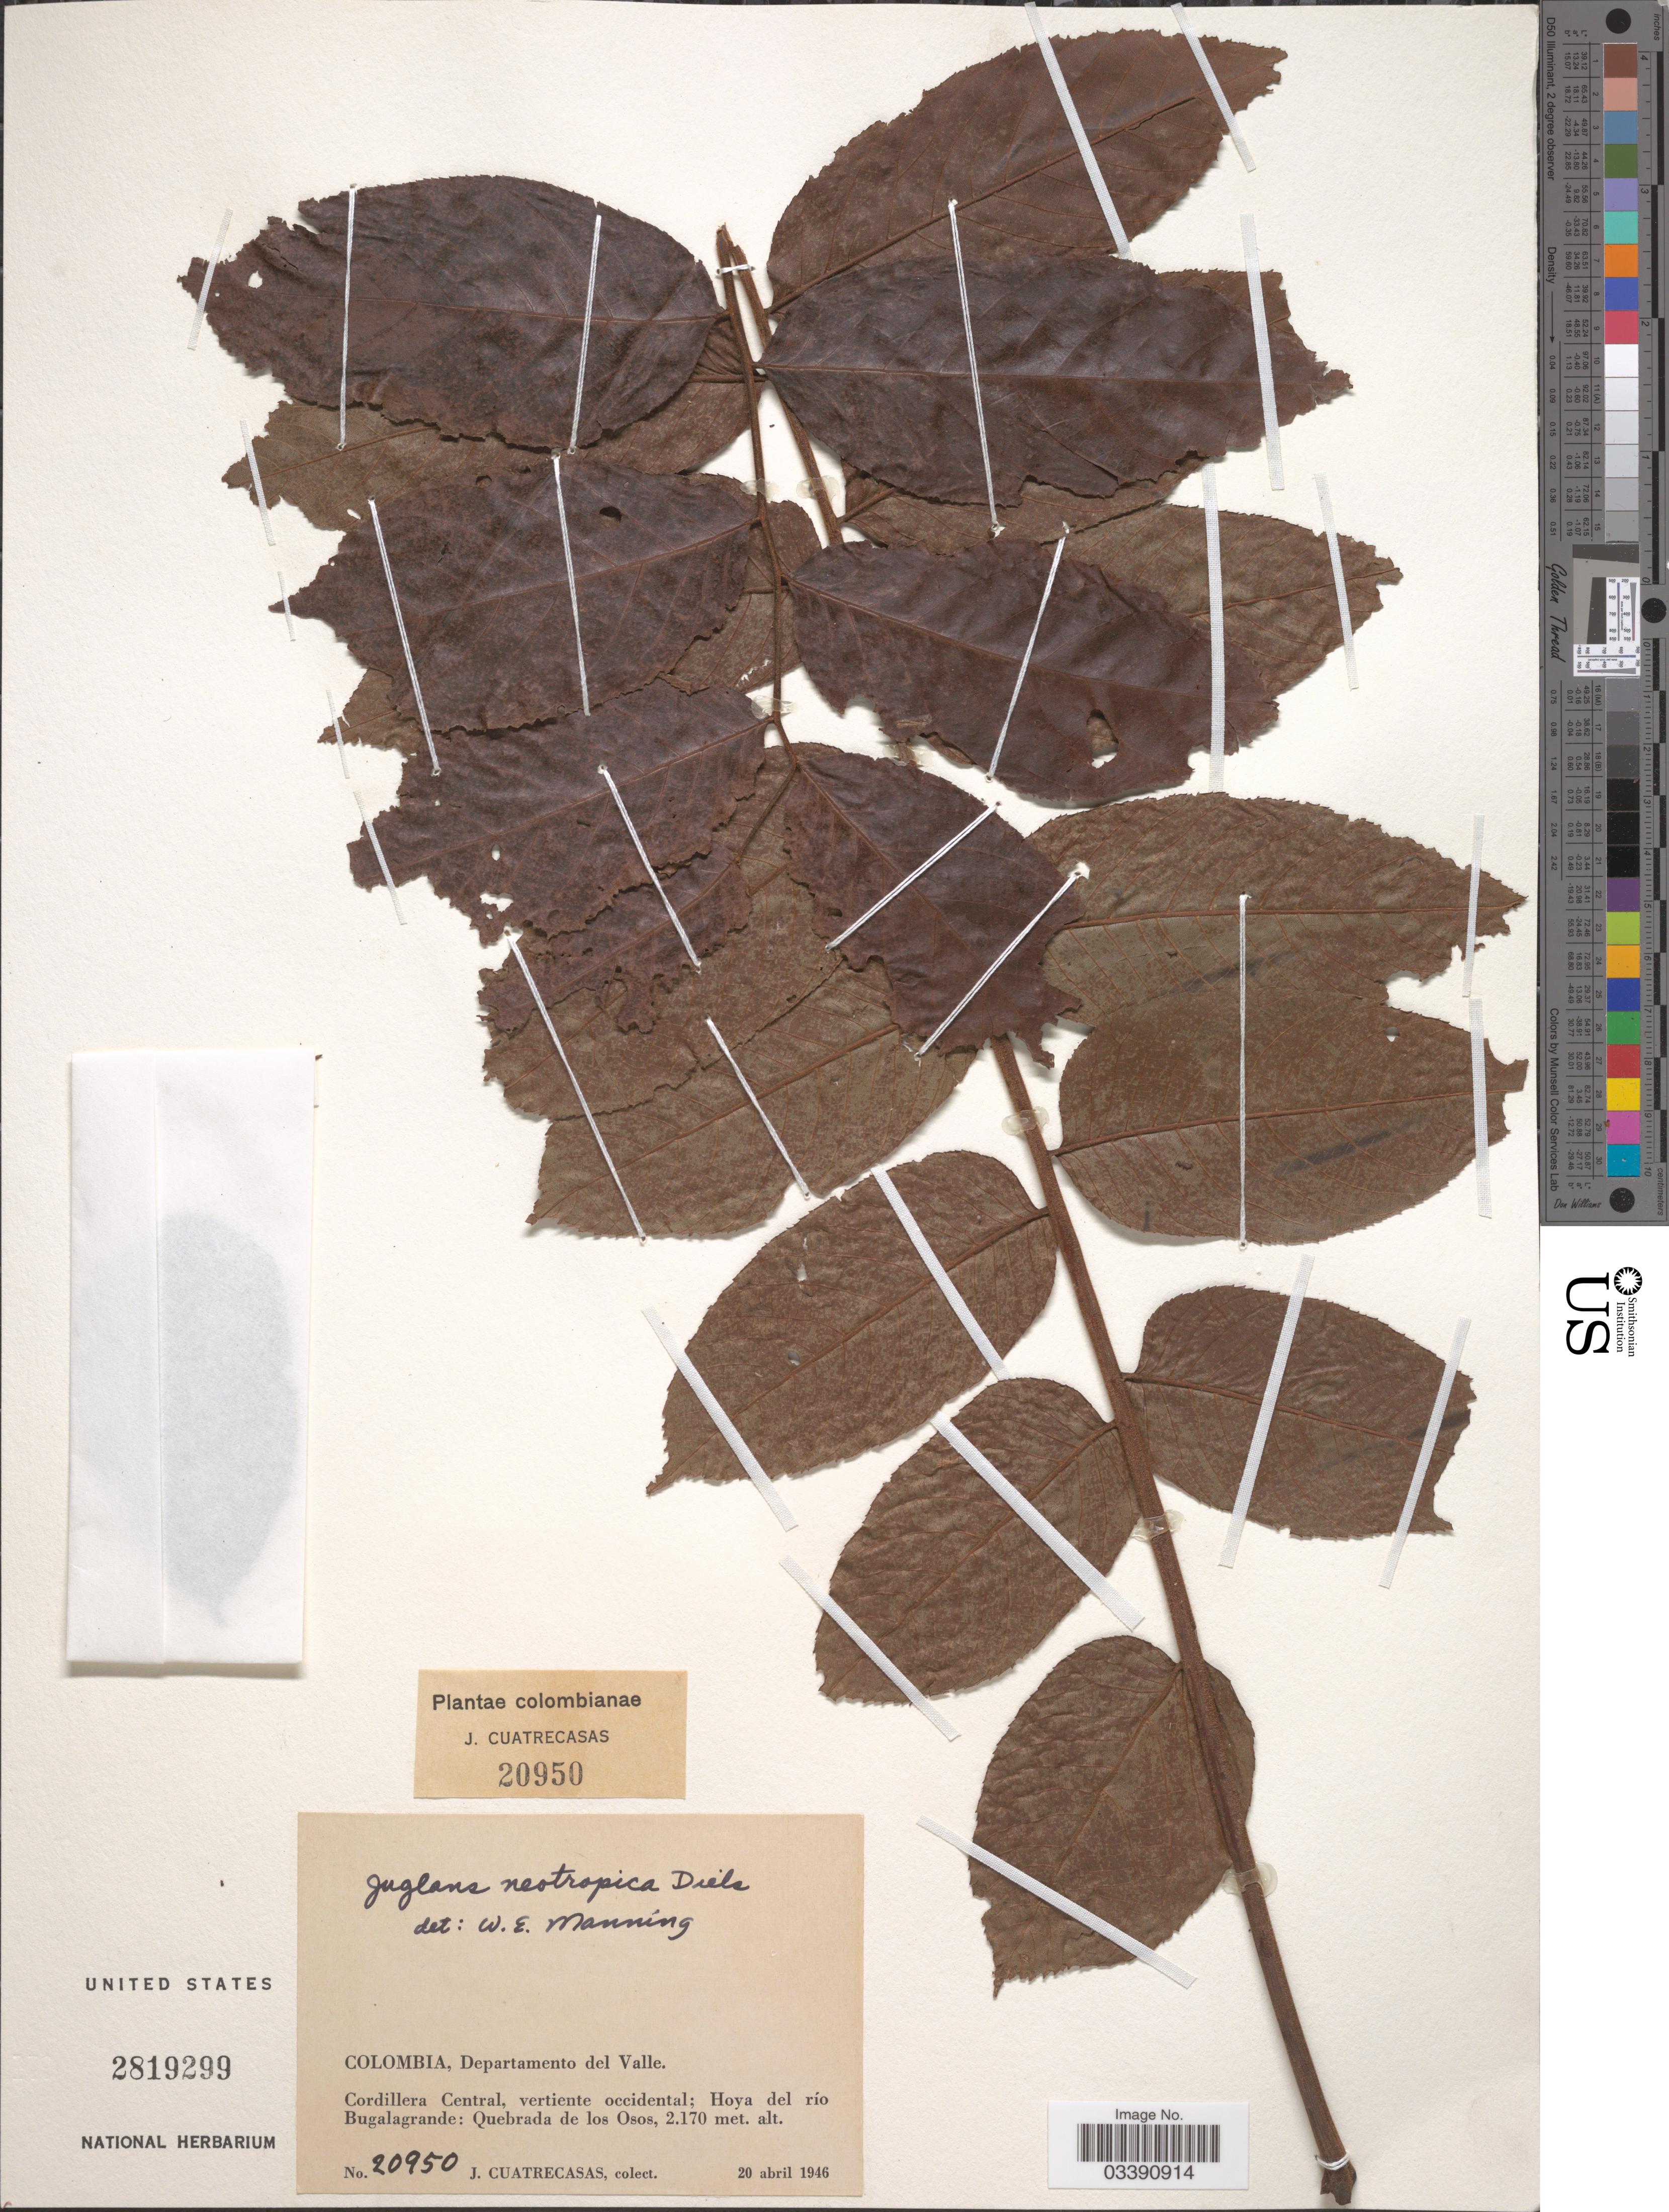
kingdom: Plantae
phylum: Tracheophyta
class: Magnoliopsida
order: Fagales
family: Juglandaceae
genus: Juglans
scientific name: Juglans neotropica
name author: Diels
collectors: J. Cuatrecasas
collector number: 20950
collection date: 1946-04-20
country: Colombia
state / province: Valle del Cauca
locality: Departamento del Valle. Cordillera Central, vertiente occidental; Hoya del río Bugalagrande: Quebrada de los Osos.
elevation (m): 2170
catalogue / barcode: US 2819299